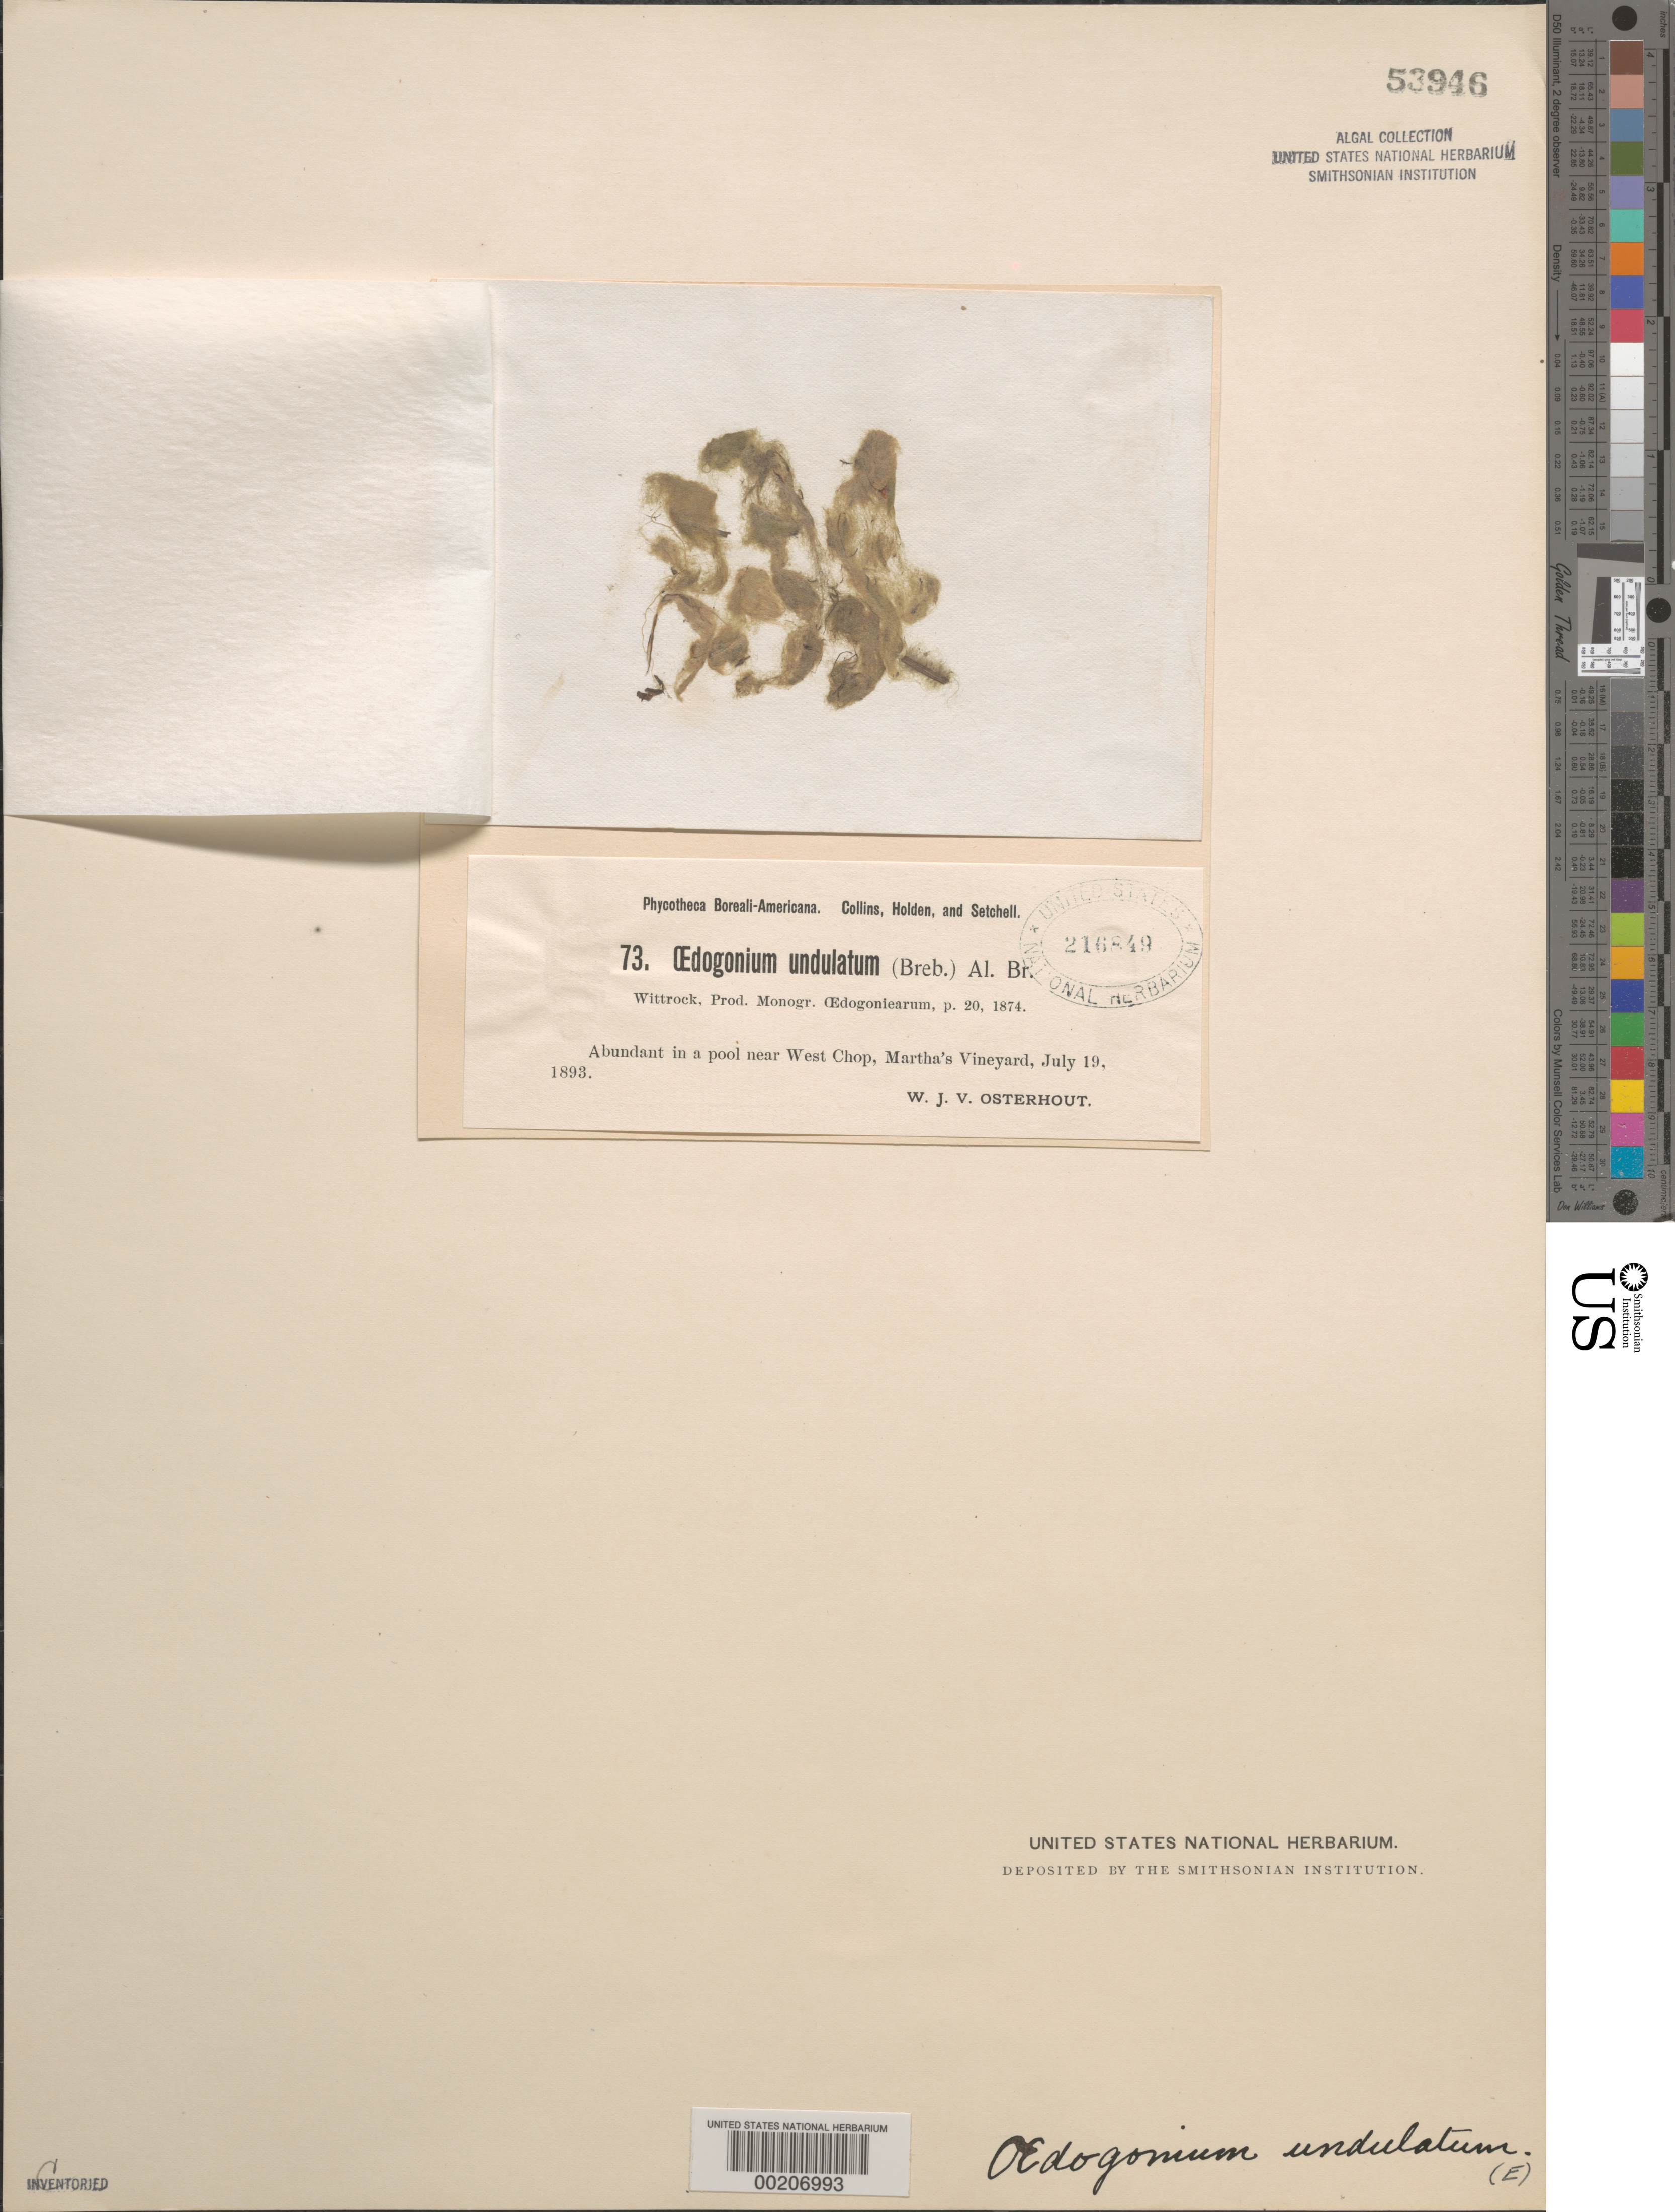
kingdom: Plantae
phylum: Chlorophyta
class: Chlorophyceae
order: Oedogoniales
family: Oedogoniaceae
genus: Oedogonium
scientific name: Oedogonium undulatum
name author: A. Braun ex Hirn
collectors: W. Osterhout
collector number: PB-A 73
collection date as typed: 19 Jul 1893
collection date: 1893-07-19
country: United States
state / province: Massachusetts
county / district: Dukes County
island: Martha's Vineyard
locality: Near West Chop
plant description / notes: Collins, Holden & Setchell, Phycotheca Boreali-Americana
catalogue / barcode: US 53946